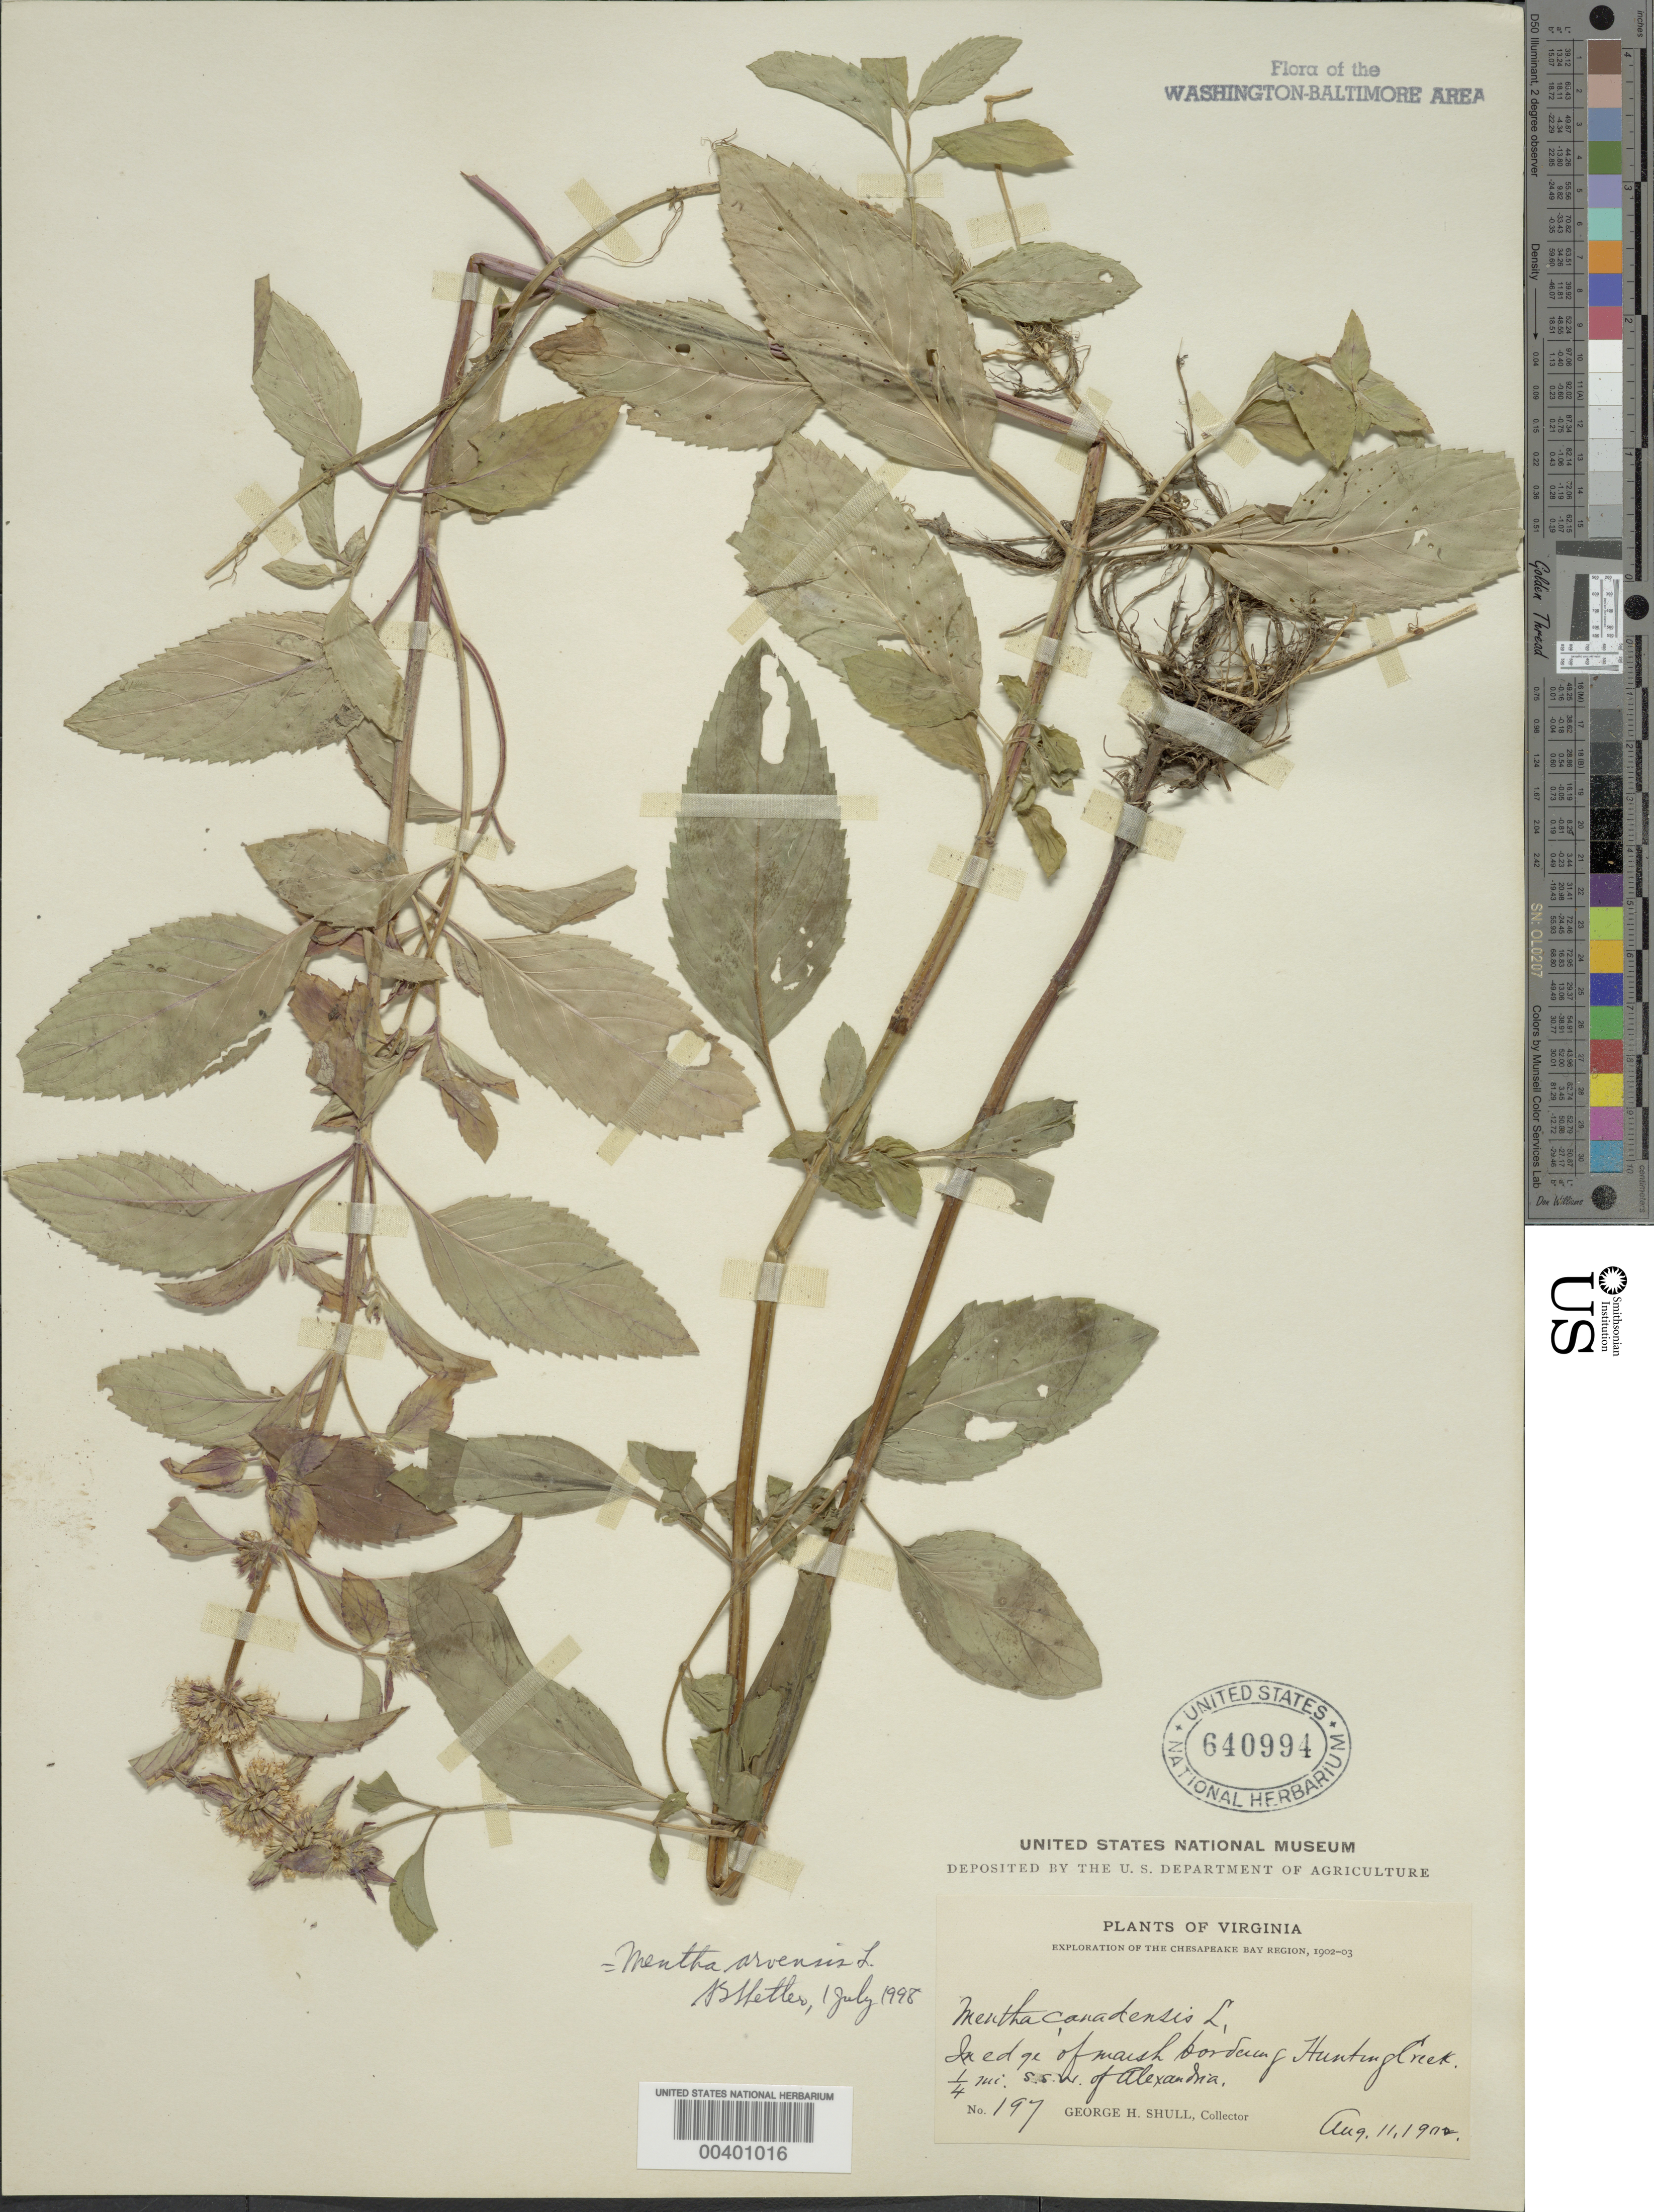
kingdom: Plantae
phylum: Tracheophyta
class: Magnoliopsida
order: Lamiales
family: Lamiaceae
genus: Mentha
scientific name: Mentha arvensis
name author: L.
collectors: G. H. Shull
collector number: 197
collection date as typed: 11 Aug 1902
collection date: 1902-08-11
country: United States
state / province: Virginia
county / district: Fairfax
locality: Hunting Creek, south-southwest of Alexandria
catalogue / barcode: US 640994